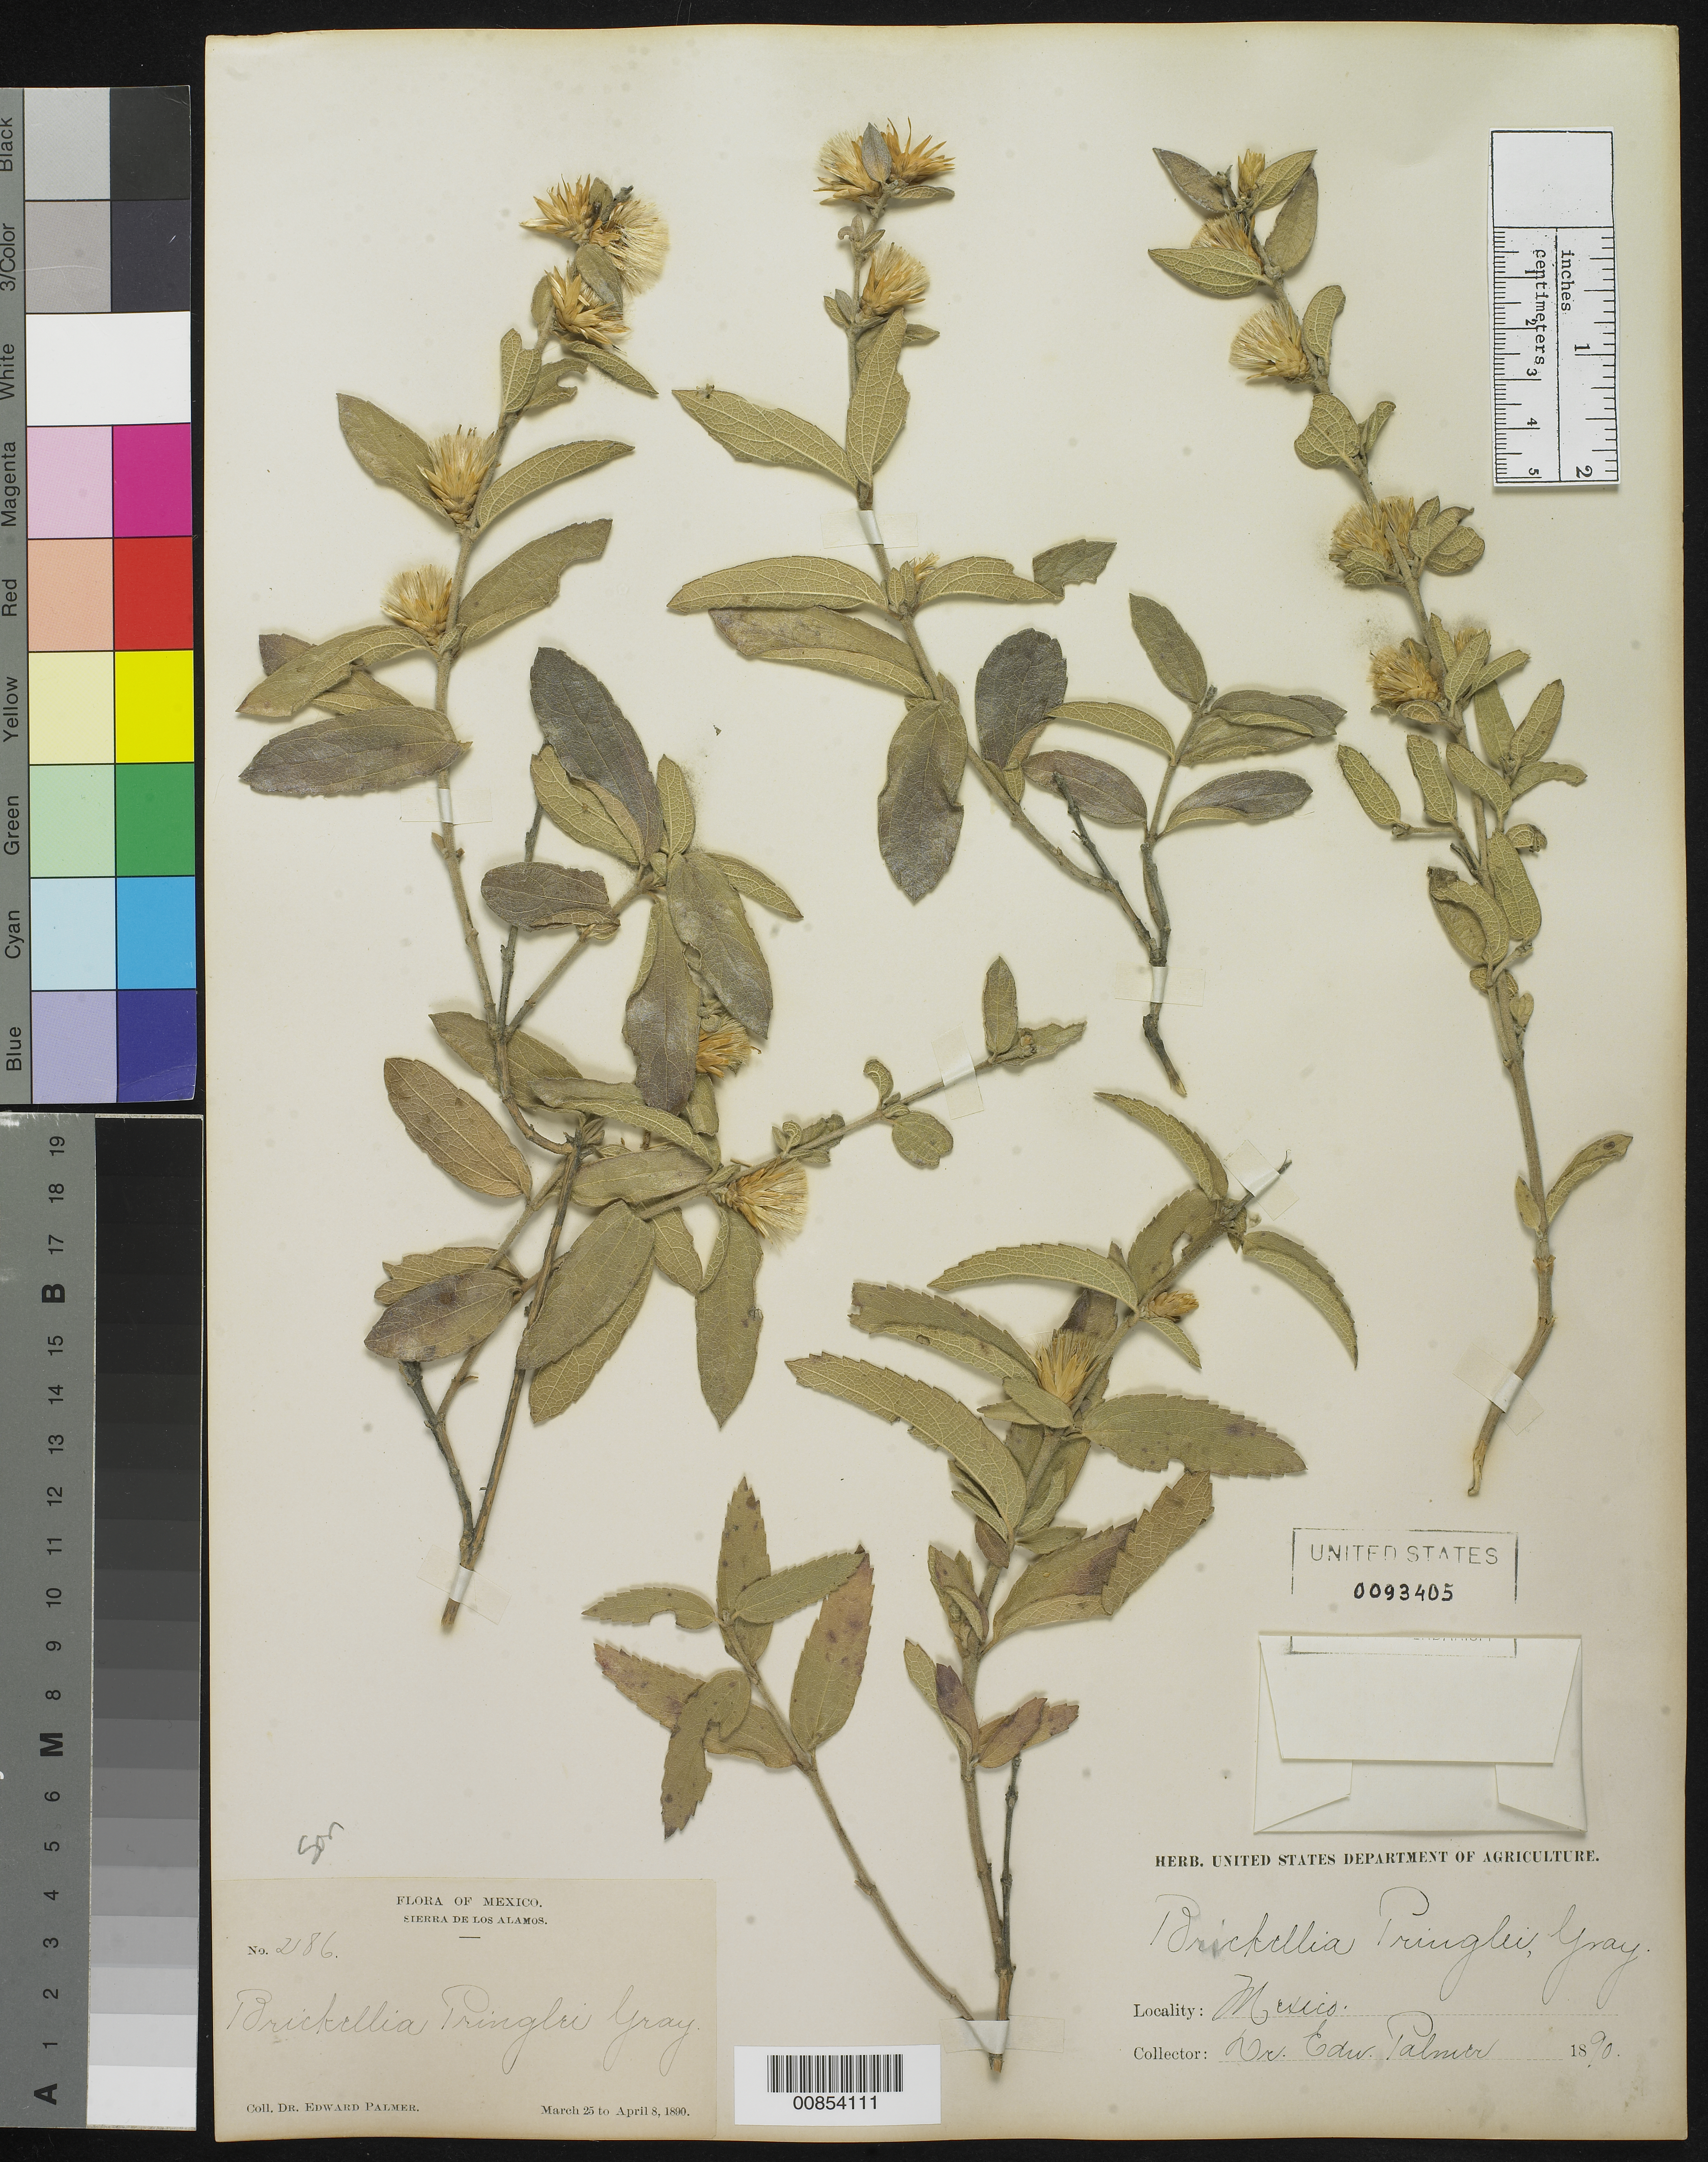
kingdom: Plantae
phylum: Tracheophyta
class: Magnoliopsida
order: Asterales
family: Asteraceae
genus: Brickellia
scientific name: Brickellia pringlei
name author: A. Gray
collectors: E. Palmer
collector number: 286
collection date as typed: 25 Mar 1890 to 08 Apr 1890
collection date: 1890-03-25/1890-04-08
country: Mexico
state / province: Sonora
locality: Sierra de los Alamos, Sonora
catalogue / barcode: US 93405